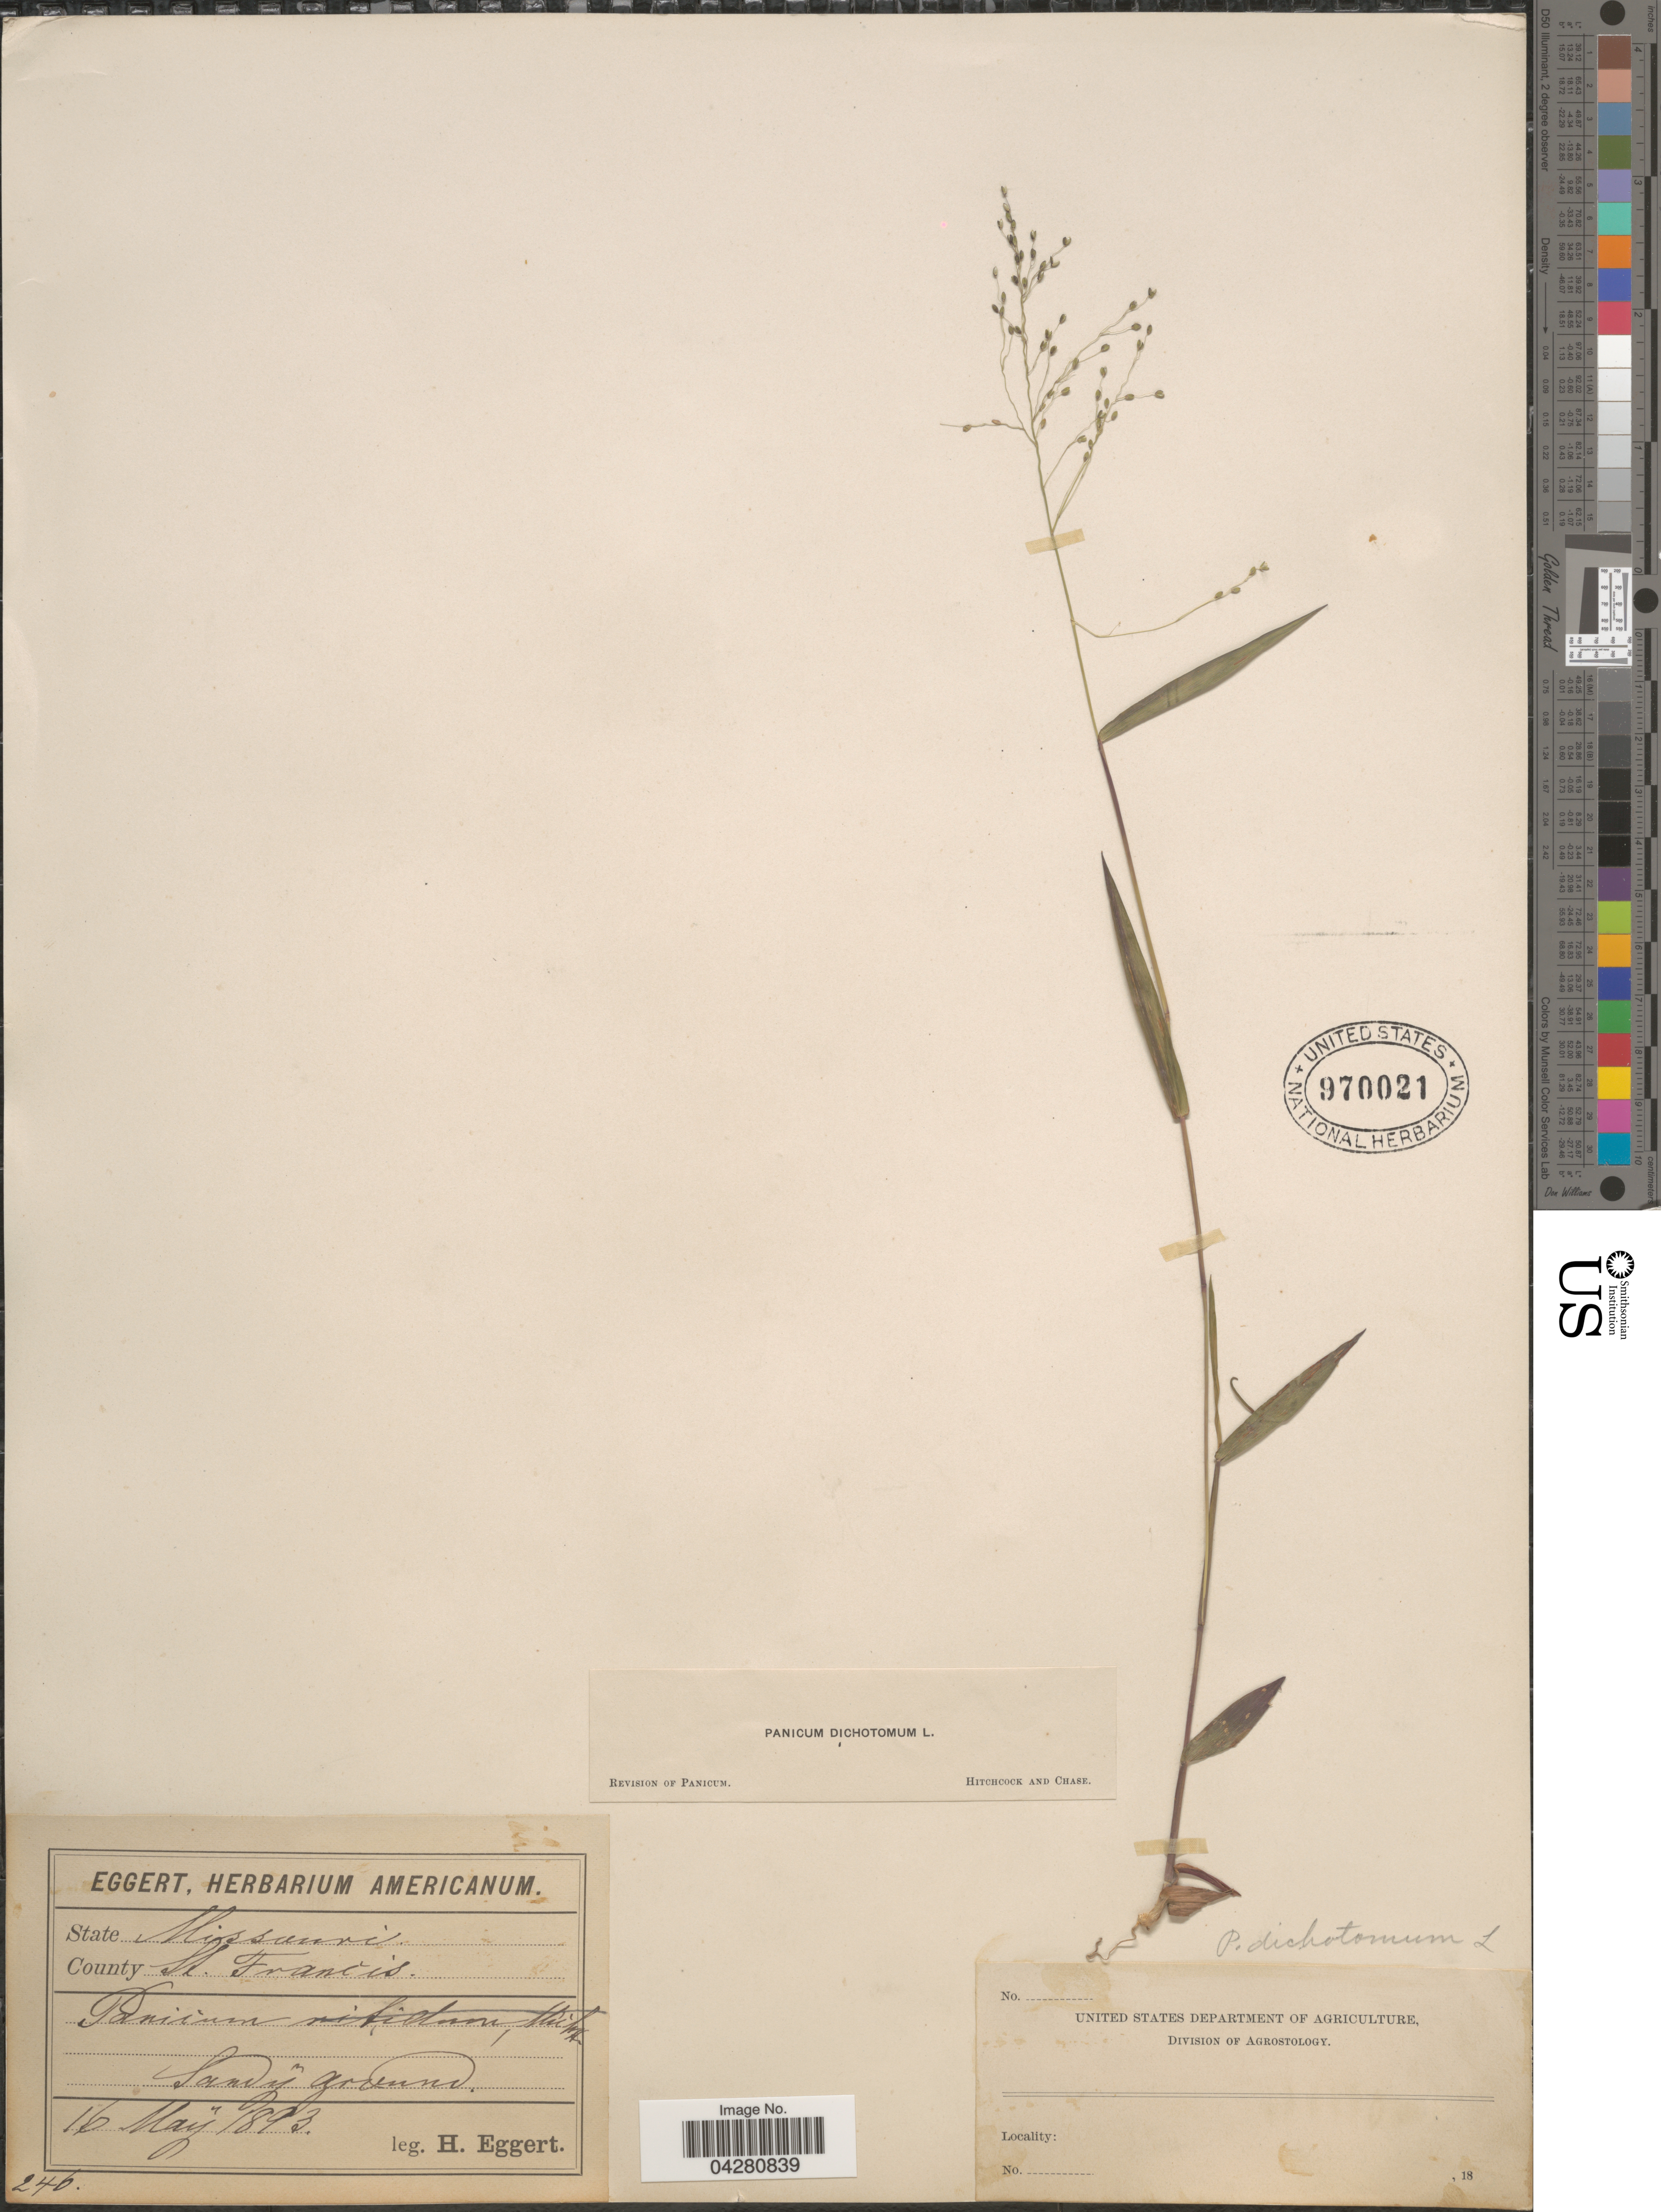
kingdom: Plantae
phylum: Tracheophyta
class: Liliopsida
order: Poales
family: Poaceae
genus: Dichanthelium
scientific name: Dichanthelium dichotomum var. dichotomum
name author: (L.) Gould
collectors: H. Eggert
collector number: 246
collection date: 1893-05-16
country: United States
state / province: Missouri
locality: County St. Francis. Sandy ground.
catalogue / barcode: US 970021